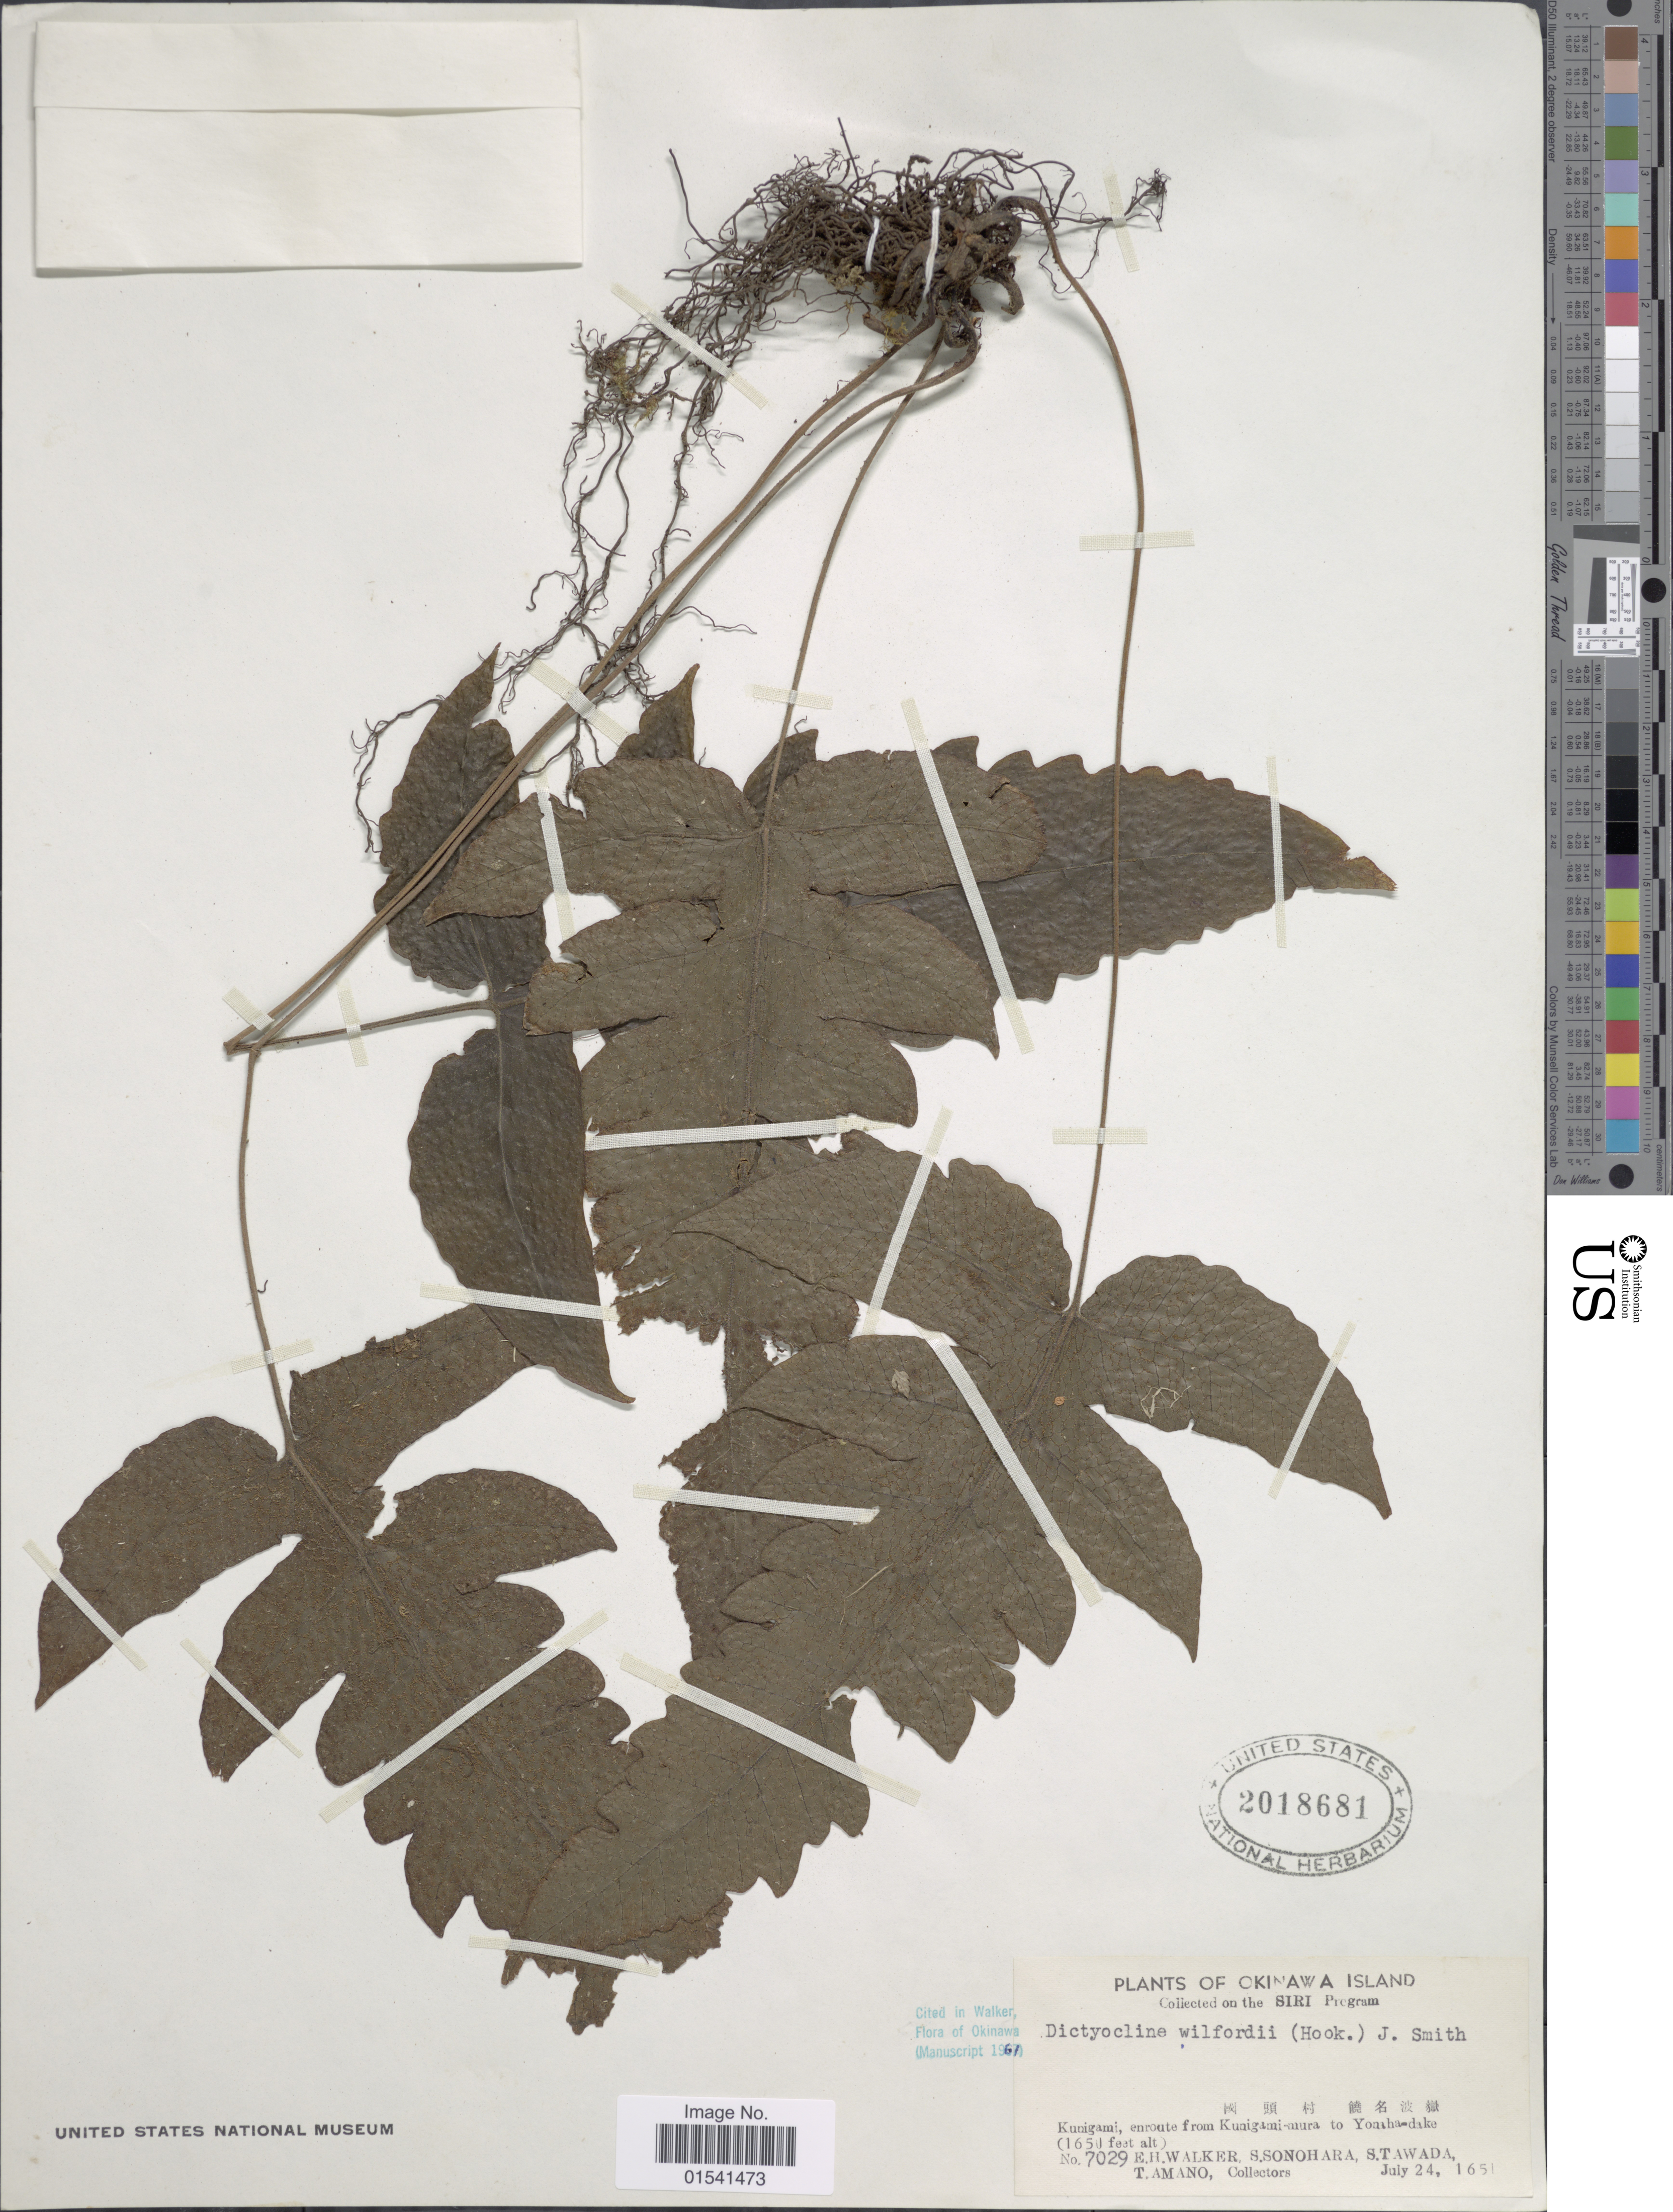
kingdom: Plantae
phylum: Tracheophyta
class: Polypodiopsida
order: Polypodiales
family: Thelypteridaceae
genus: Stegnogramma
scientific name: Stegnogramma wilfordii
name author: (Hook.) Seriz.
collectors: E. H. Walker, S. Sonohara, S. Tawada & T. Amano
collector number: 7029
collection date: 1951-07-24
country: Japan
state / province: Okinawa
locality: Okinawa Island, Kunigami, en route from Kunigami-mura to Yomha-dake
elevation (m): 503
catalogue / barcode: US 2018681